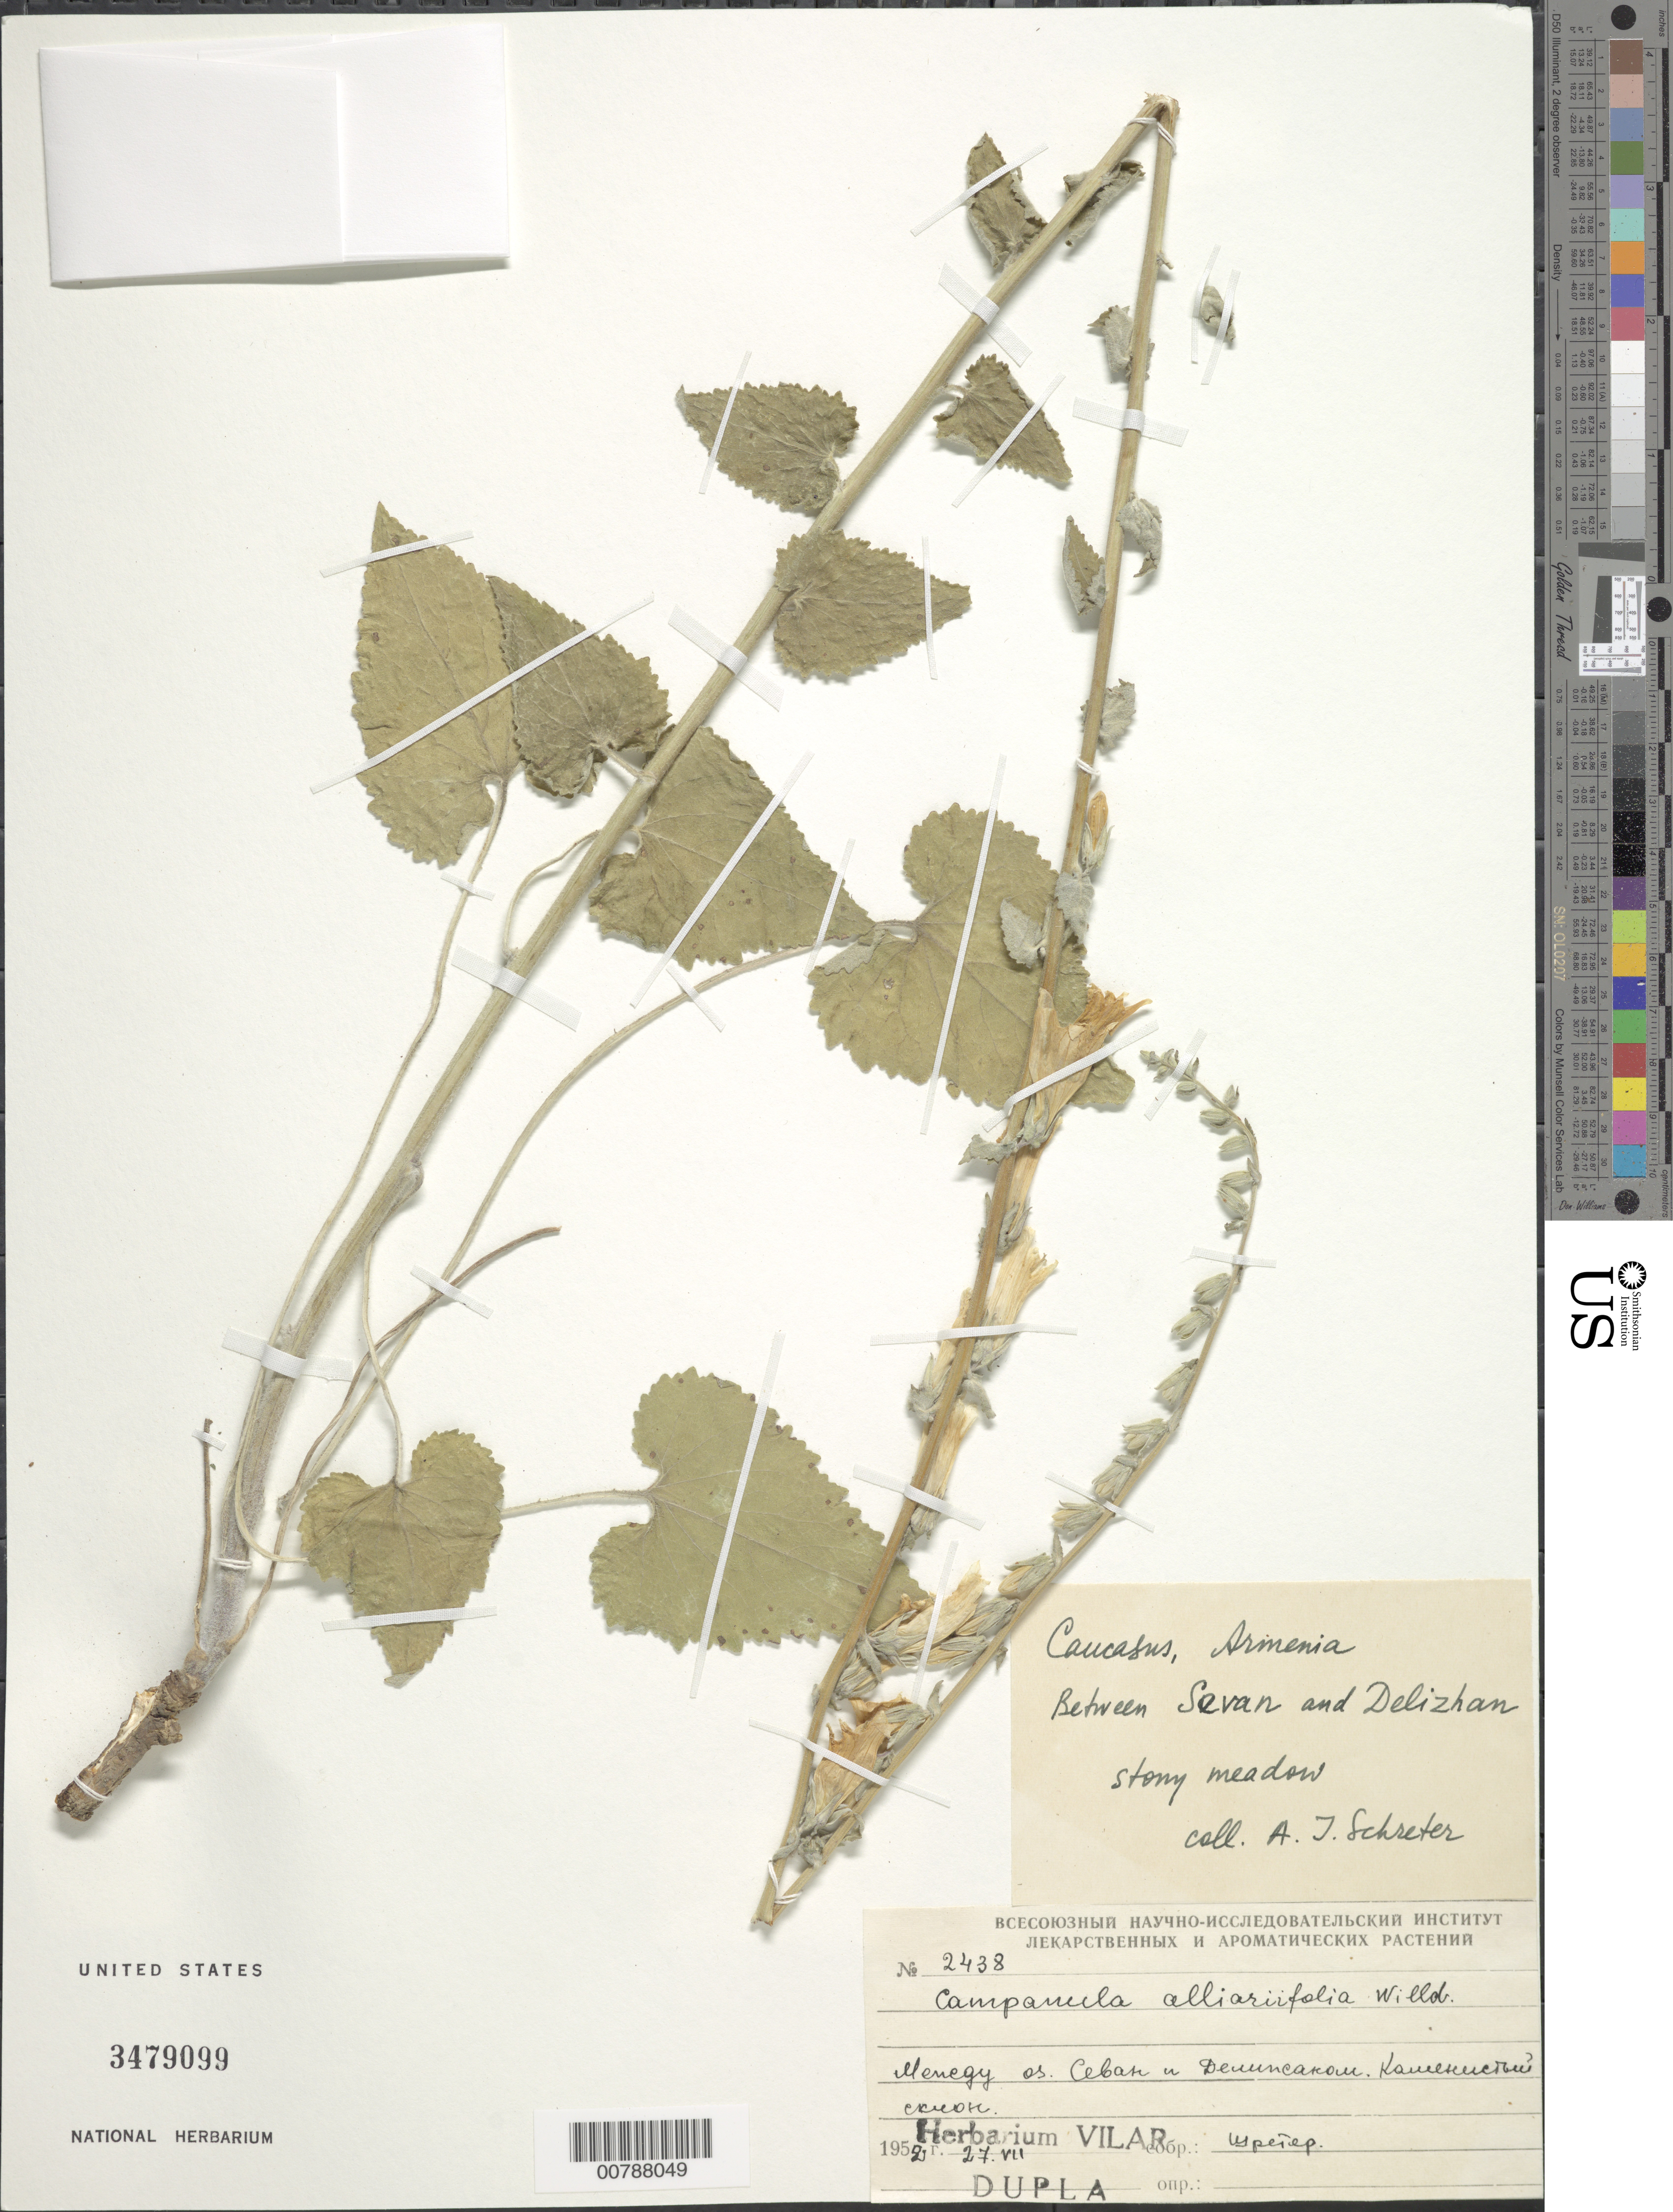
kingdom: Plantae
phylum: Tracheophyta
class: Magnoliopsida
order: Asterales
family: Campanulaceae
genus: Campanula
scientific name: Campanula alliariifolia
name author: Willd.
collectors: A. Shreter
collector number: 2438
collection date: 1952-07-27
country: Armenia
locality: Caucasus, between Lake Sevan and Delizhan.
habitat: Stony meadow.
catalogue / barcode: US 3479099